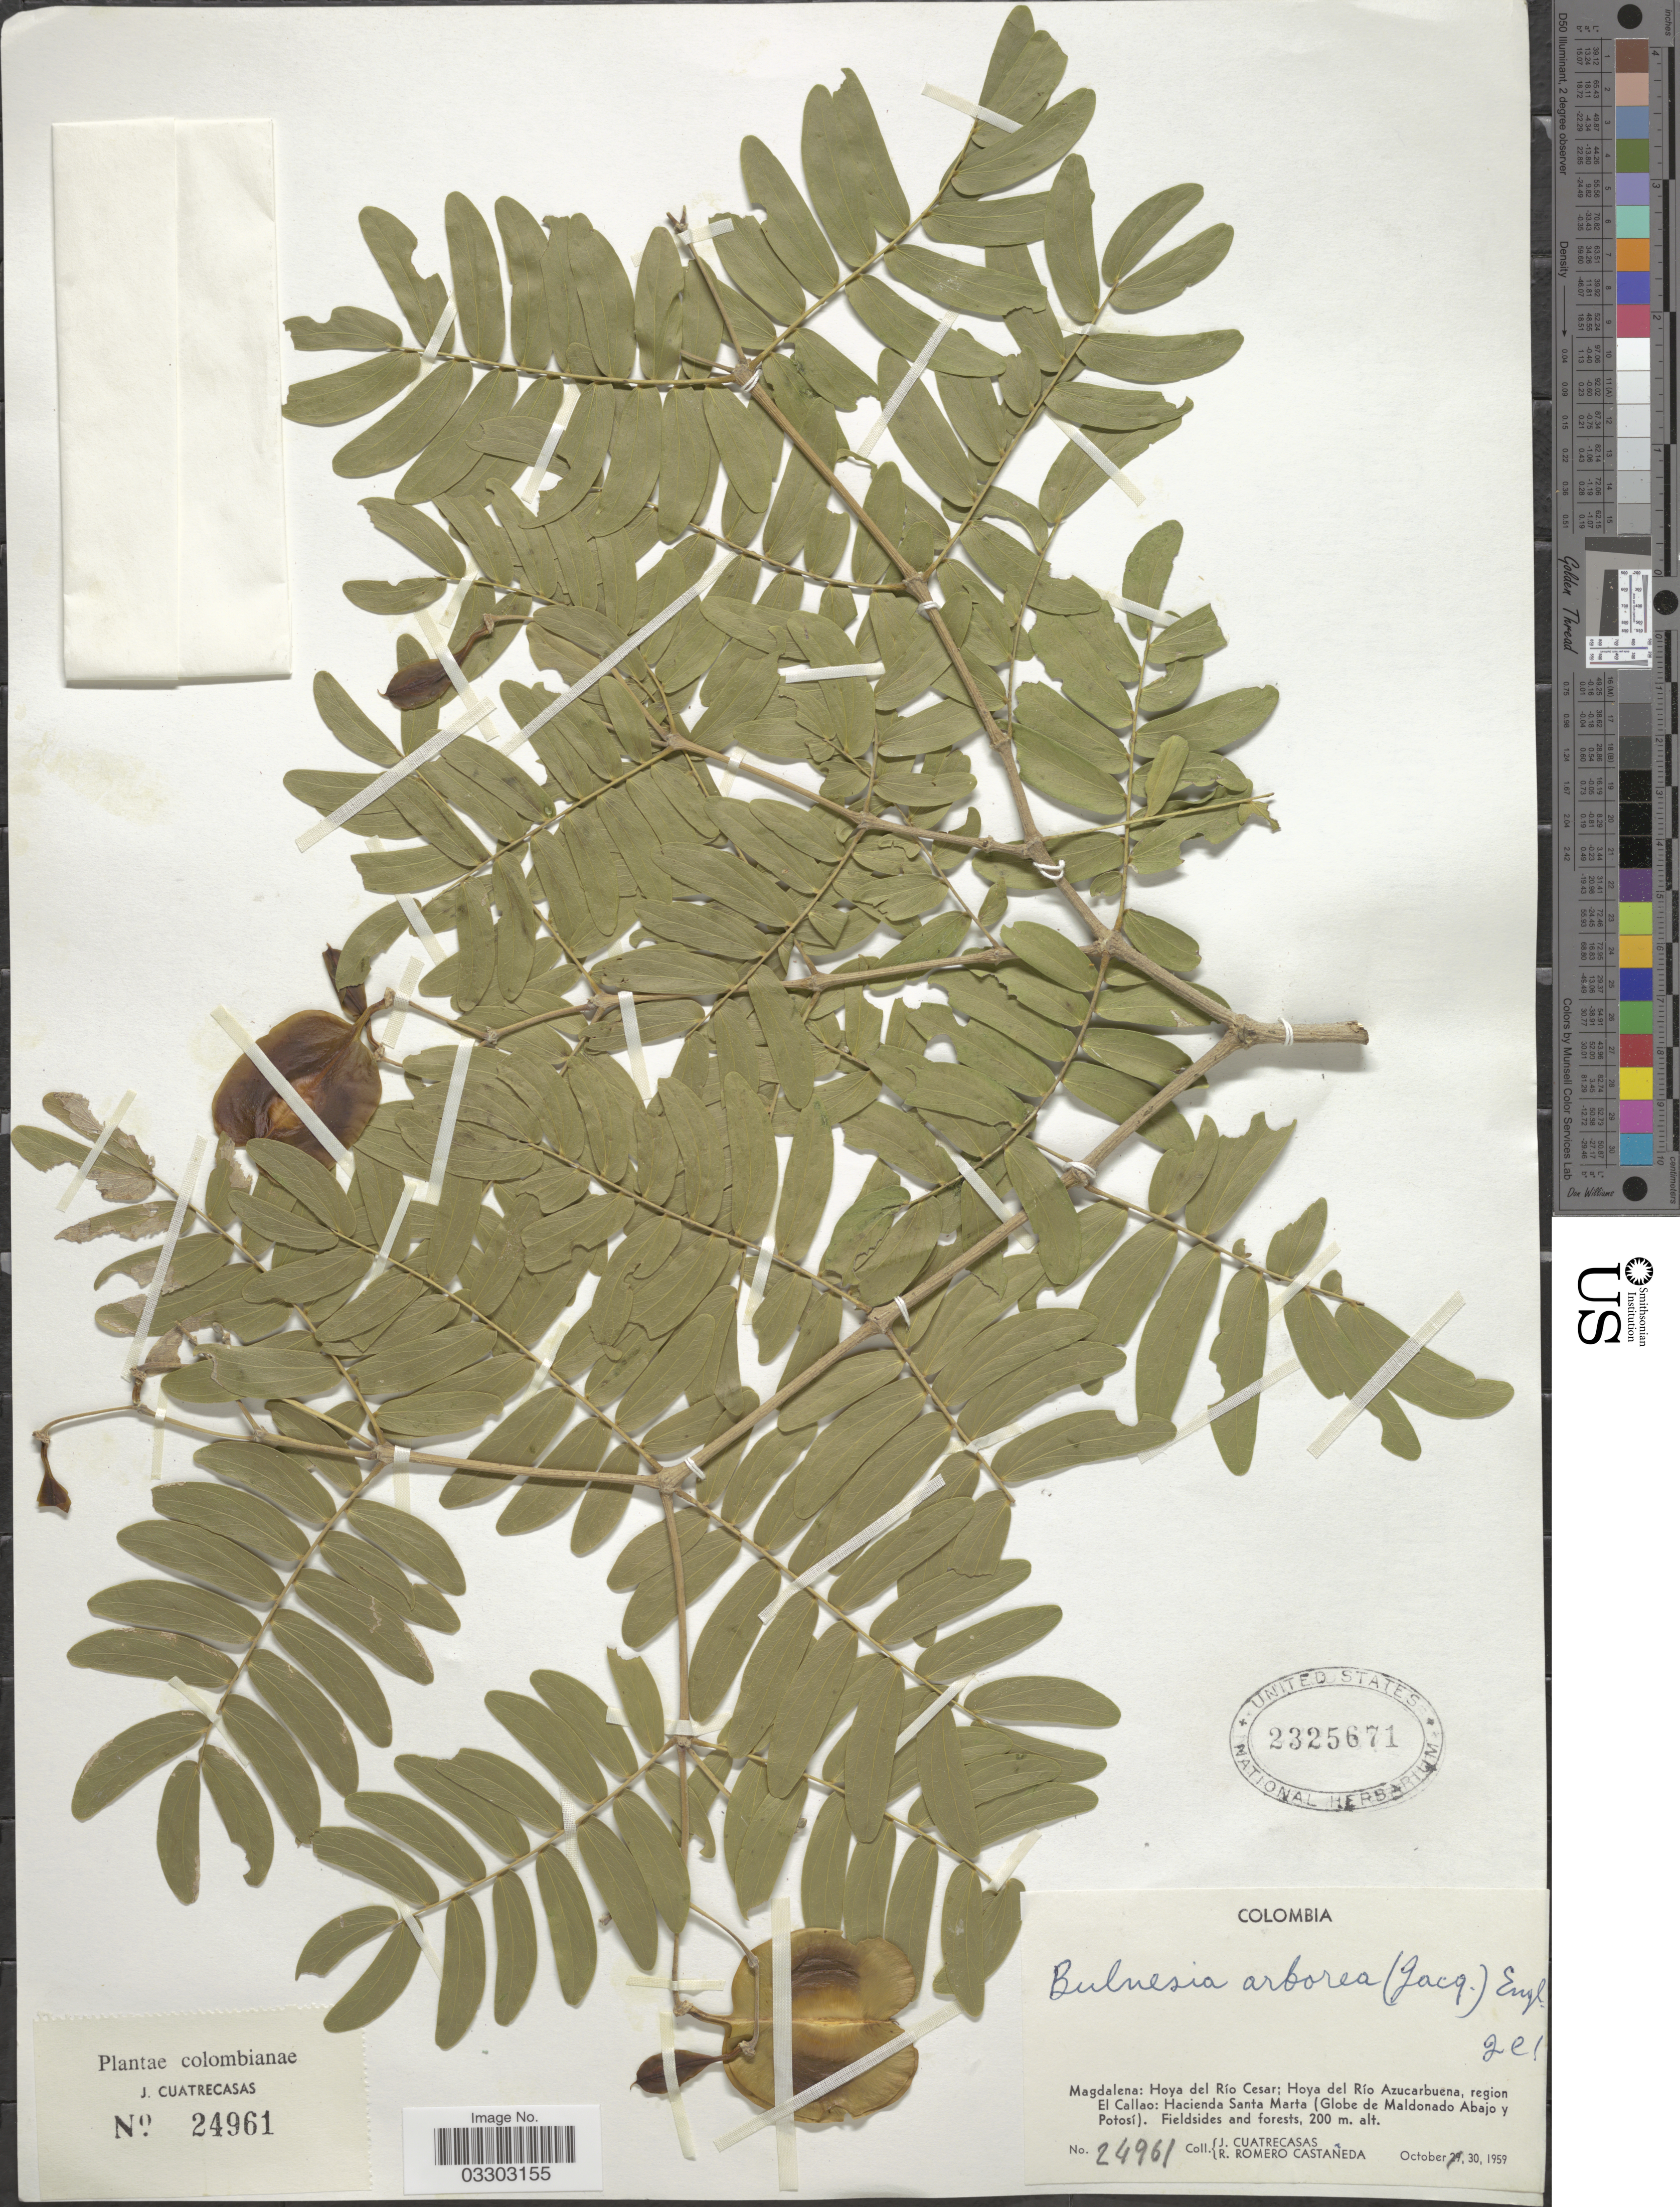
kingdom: Plantae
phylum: Tracheophyta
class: Magnoliopsida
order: Zygophyllales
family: Zygophyllaceae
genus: Gonopterodendron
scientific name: Gonopterodendron arboreum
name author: (Jacq.) Godoy-Bürki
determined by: U.S. National Herbarium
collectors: J. Cuatrecasas & R. Romero Castañeda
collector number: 24961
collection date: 1959-10-30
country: Colombia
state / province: Magdalena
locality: Hoya del Río Cesar; Hoya del Río Azucarbuena, region El Callao: Hacienda Santa Marta (Globe de Maldonado Abajo y Potosí).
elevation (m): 200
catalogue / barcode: US 2325671